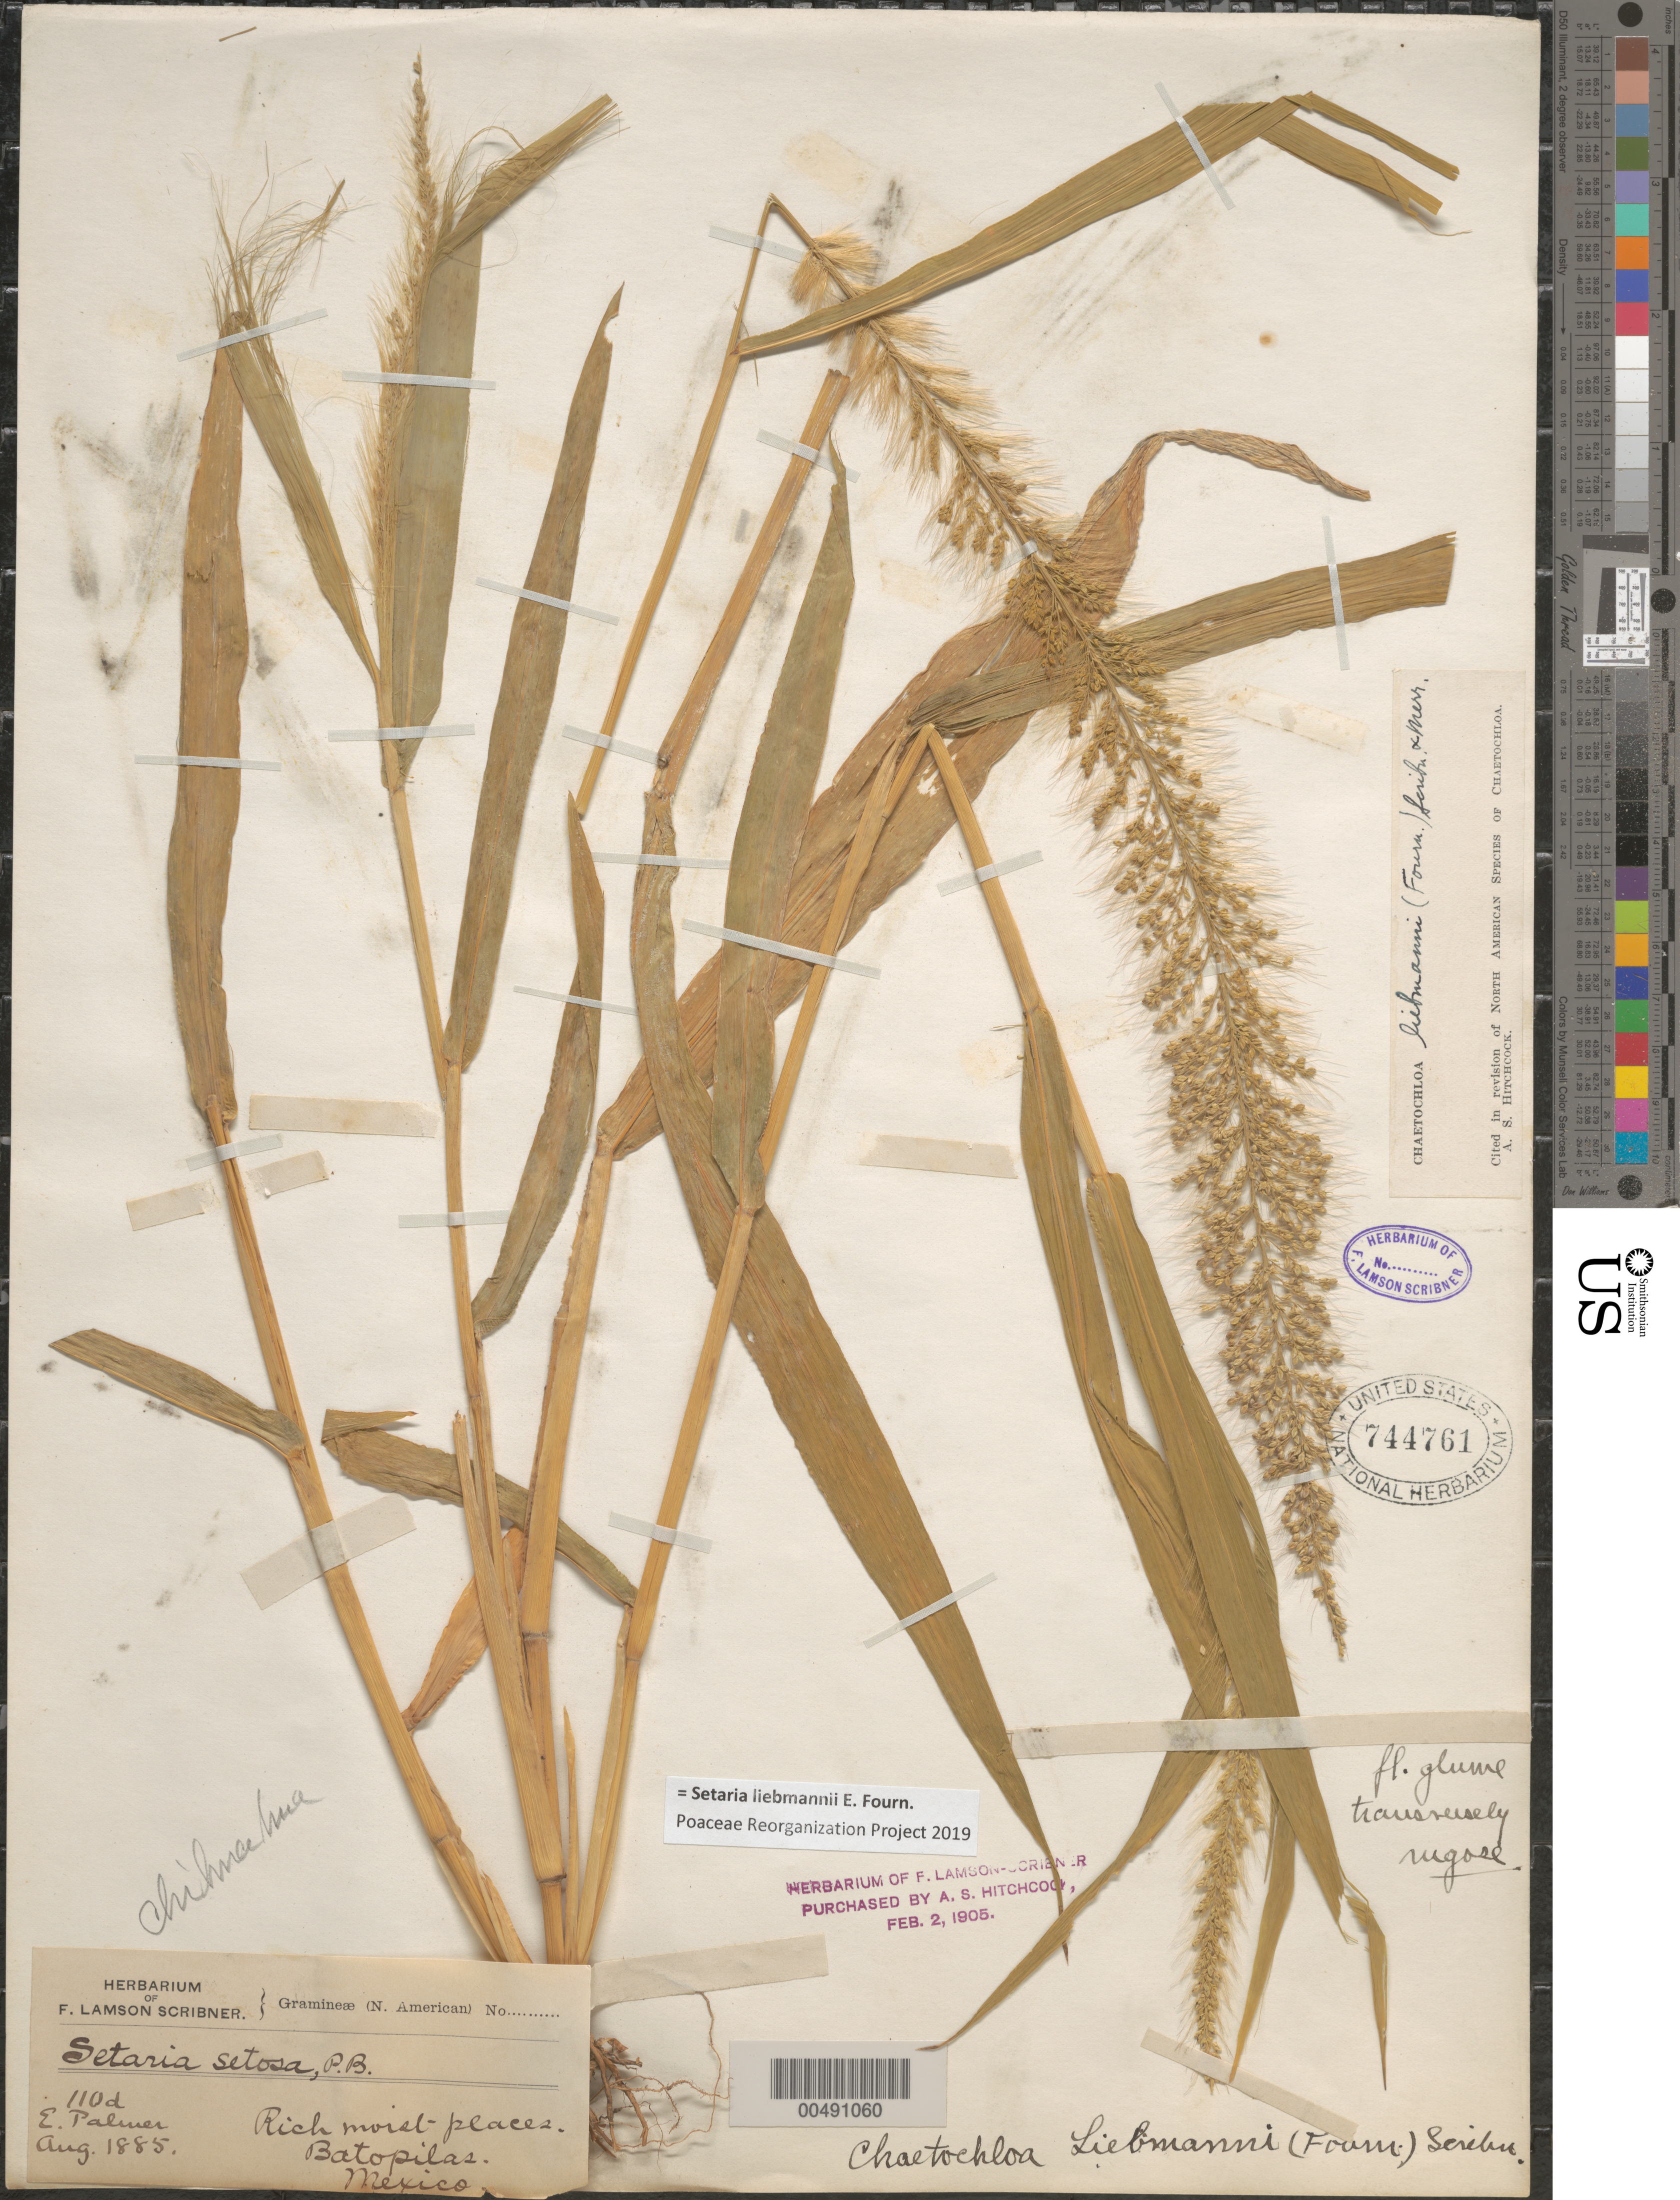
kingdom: Plantae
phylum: Tracheophyta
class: Liliopsida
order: Poales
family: Poaceae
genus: Setaria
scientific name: Setaria liebmannii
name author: E. Fourn.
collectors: E. Palmer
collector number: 110d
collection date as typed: Aug 1885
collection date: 1885-08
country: Mexico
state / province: Chihuahua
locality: Batopilas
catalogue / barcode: US 744761